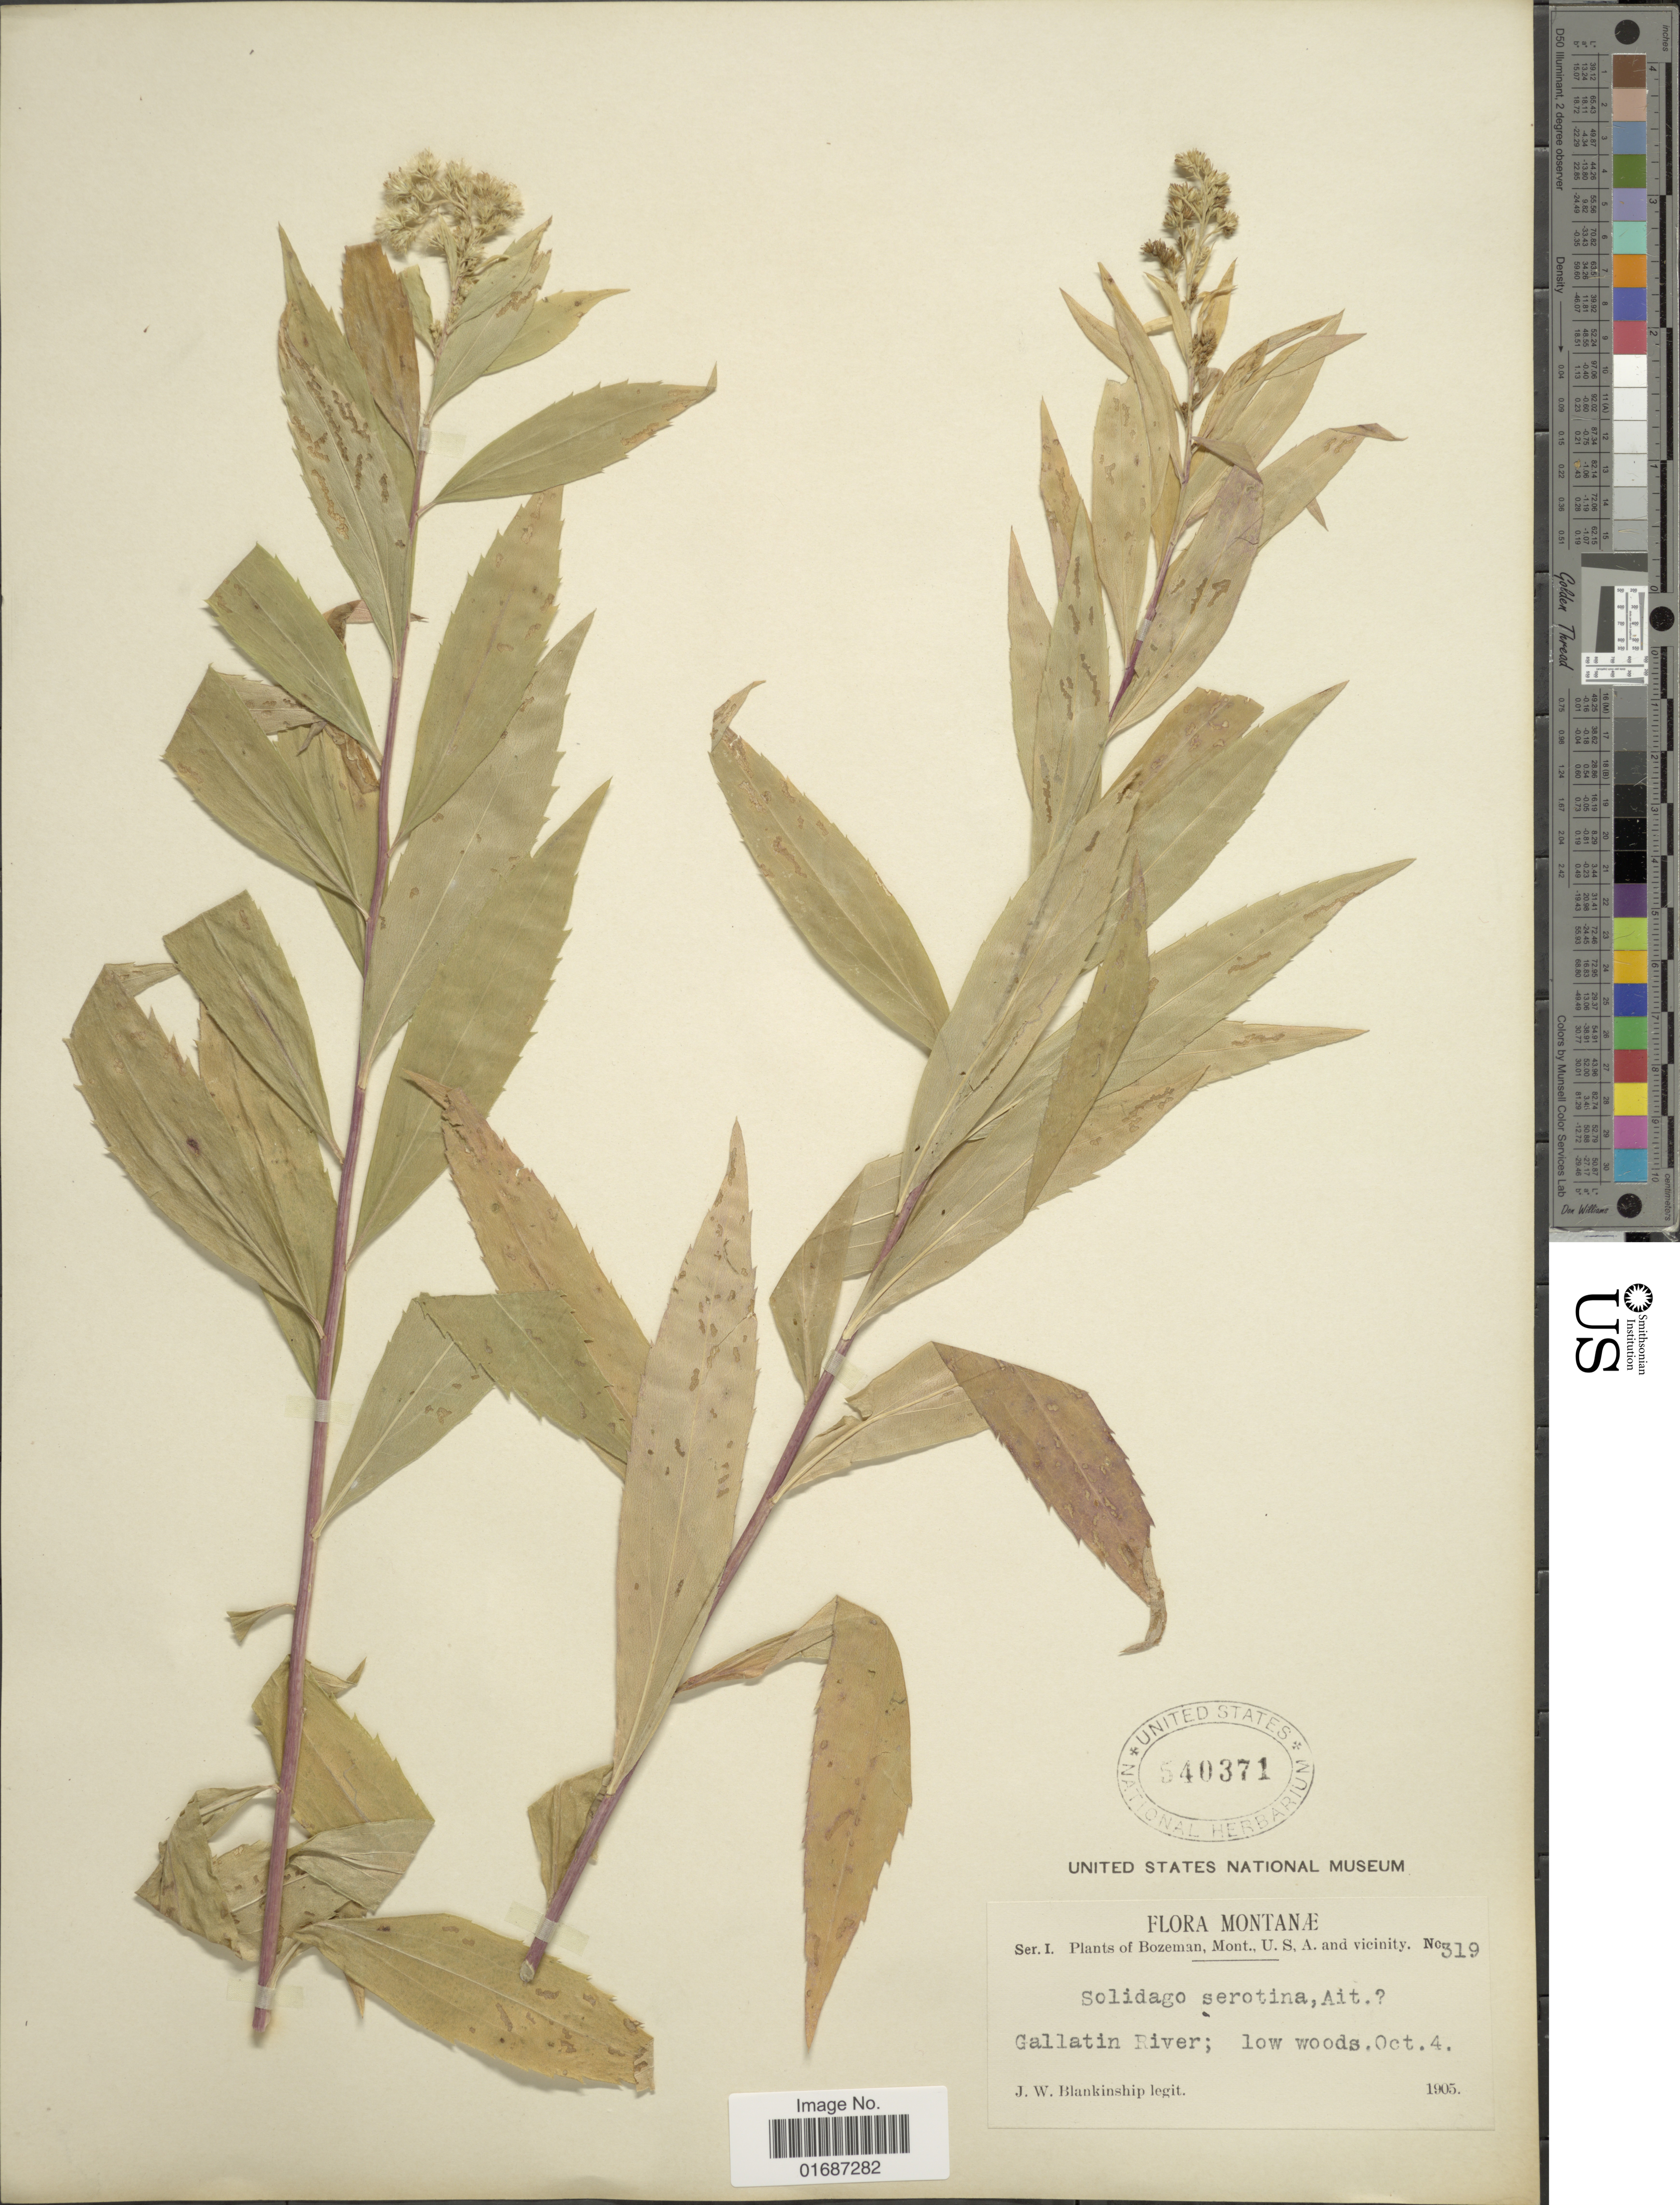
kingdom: Plantae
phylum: Tracheophyta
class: Magnoliopsida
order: Asterales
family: Asteraceae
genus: Solidago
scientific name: Solidago gigantea var. leiophylla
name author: Fernald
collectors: J. W. Blankinship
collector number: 319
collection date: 1905-10-04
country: United States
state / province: Montana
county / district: Gallatin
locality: Bozeman and vicinity, Gallatin River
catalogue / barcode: US 540371